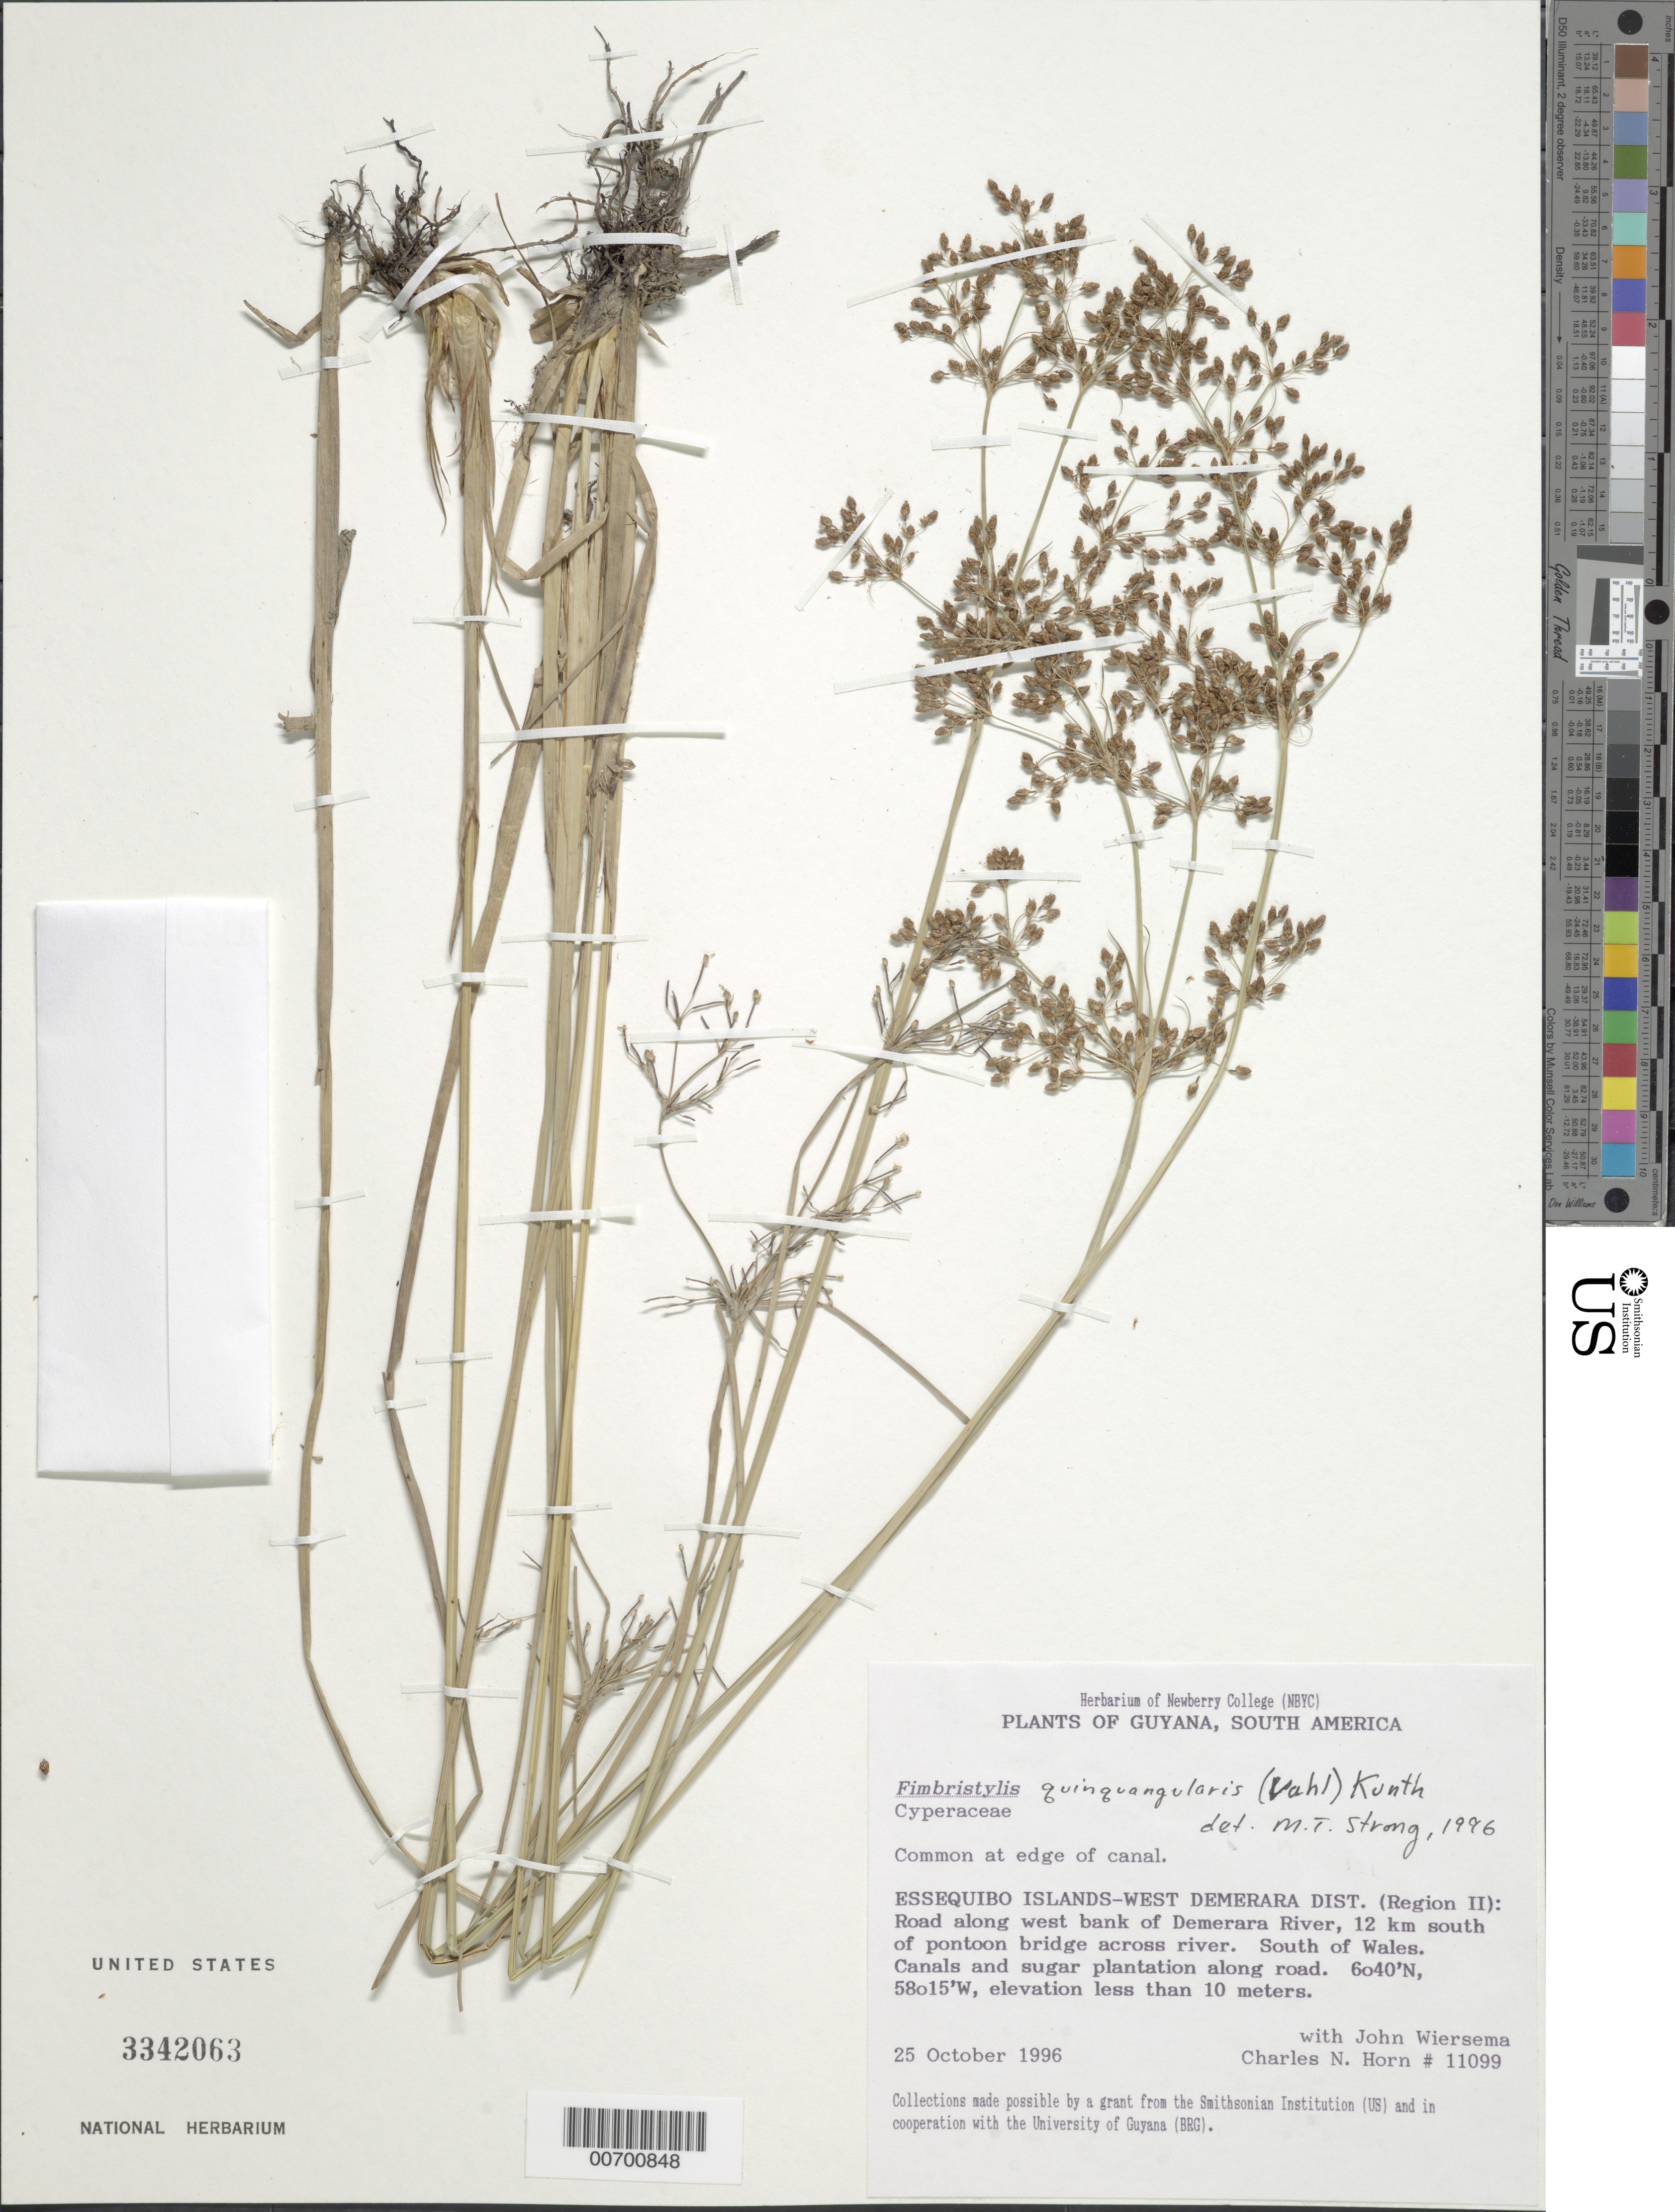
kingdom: Plantae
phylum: Tracheophyta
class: Liliopsida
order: Poales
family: Cyperaceae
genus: Fimbristylis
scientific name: Fimbristylis quinquangularis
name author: (Vahl) Kunth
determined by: Strong, M. T., (US), Smithsonian Institution - National Museum of Natural History (UNITED STATES)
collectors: C. N. Horn & J. H. Wiersema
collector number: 11099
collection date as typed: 25-Oct-96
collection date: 1996-10-25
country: Guyana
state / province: Essequibo Isl-W. Demerara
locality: Demerara R., W bank, 12 km S of pontoon bridge across R.; S of Wales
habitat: Edge of canal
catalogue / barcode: US 3342063